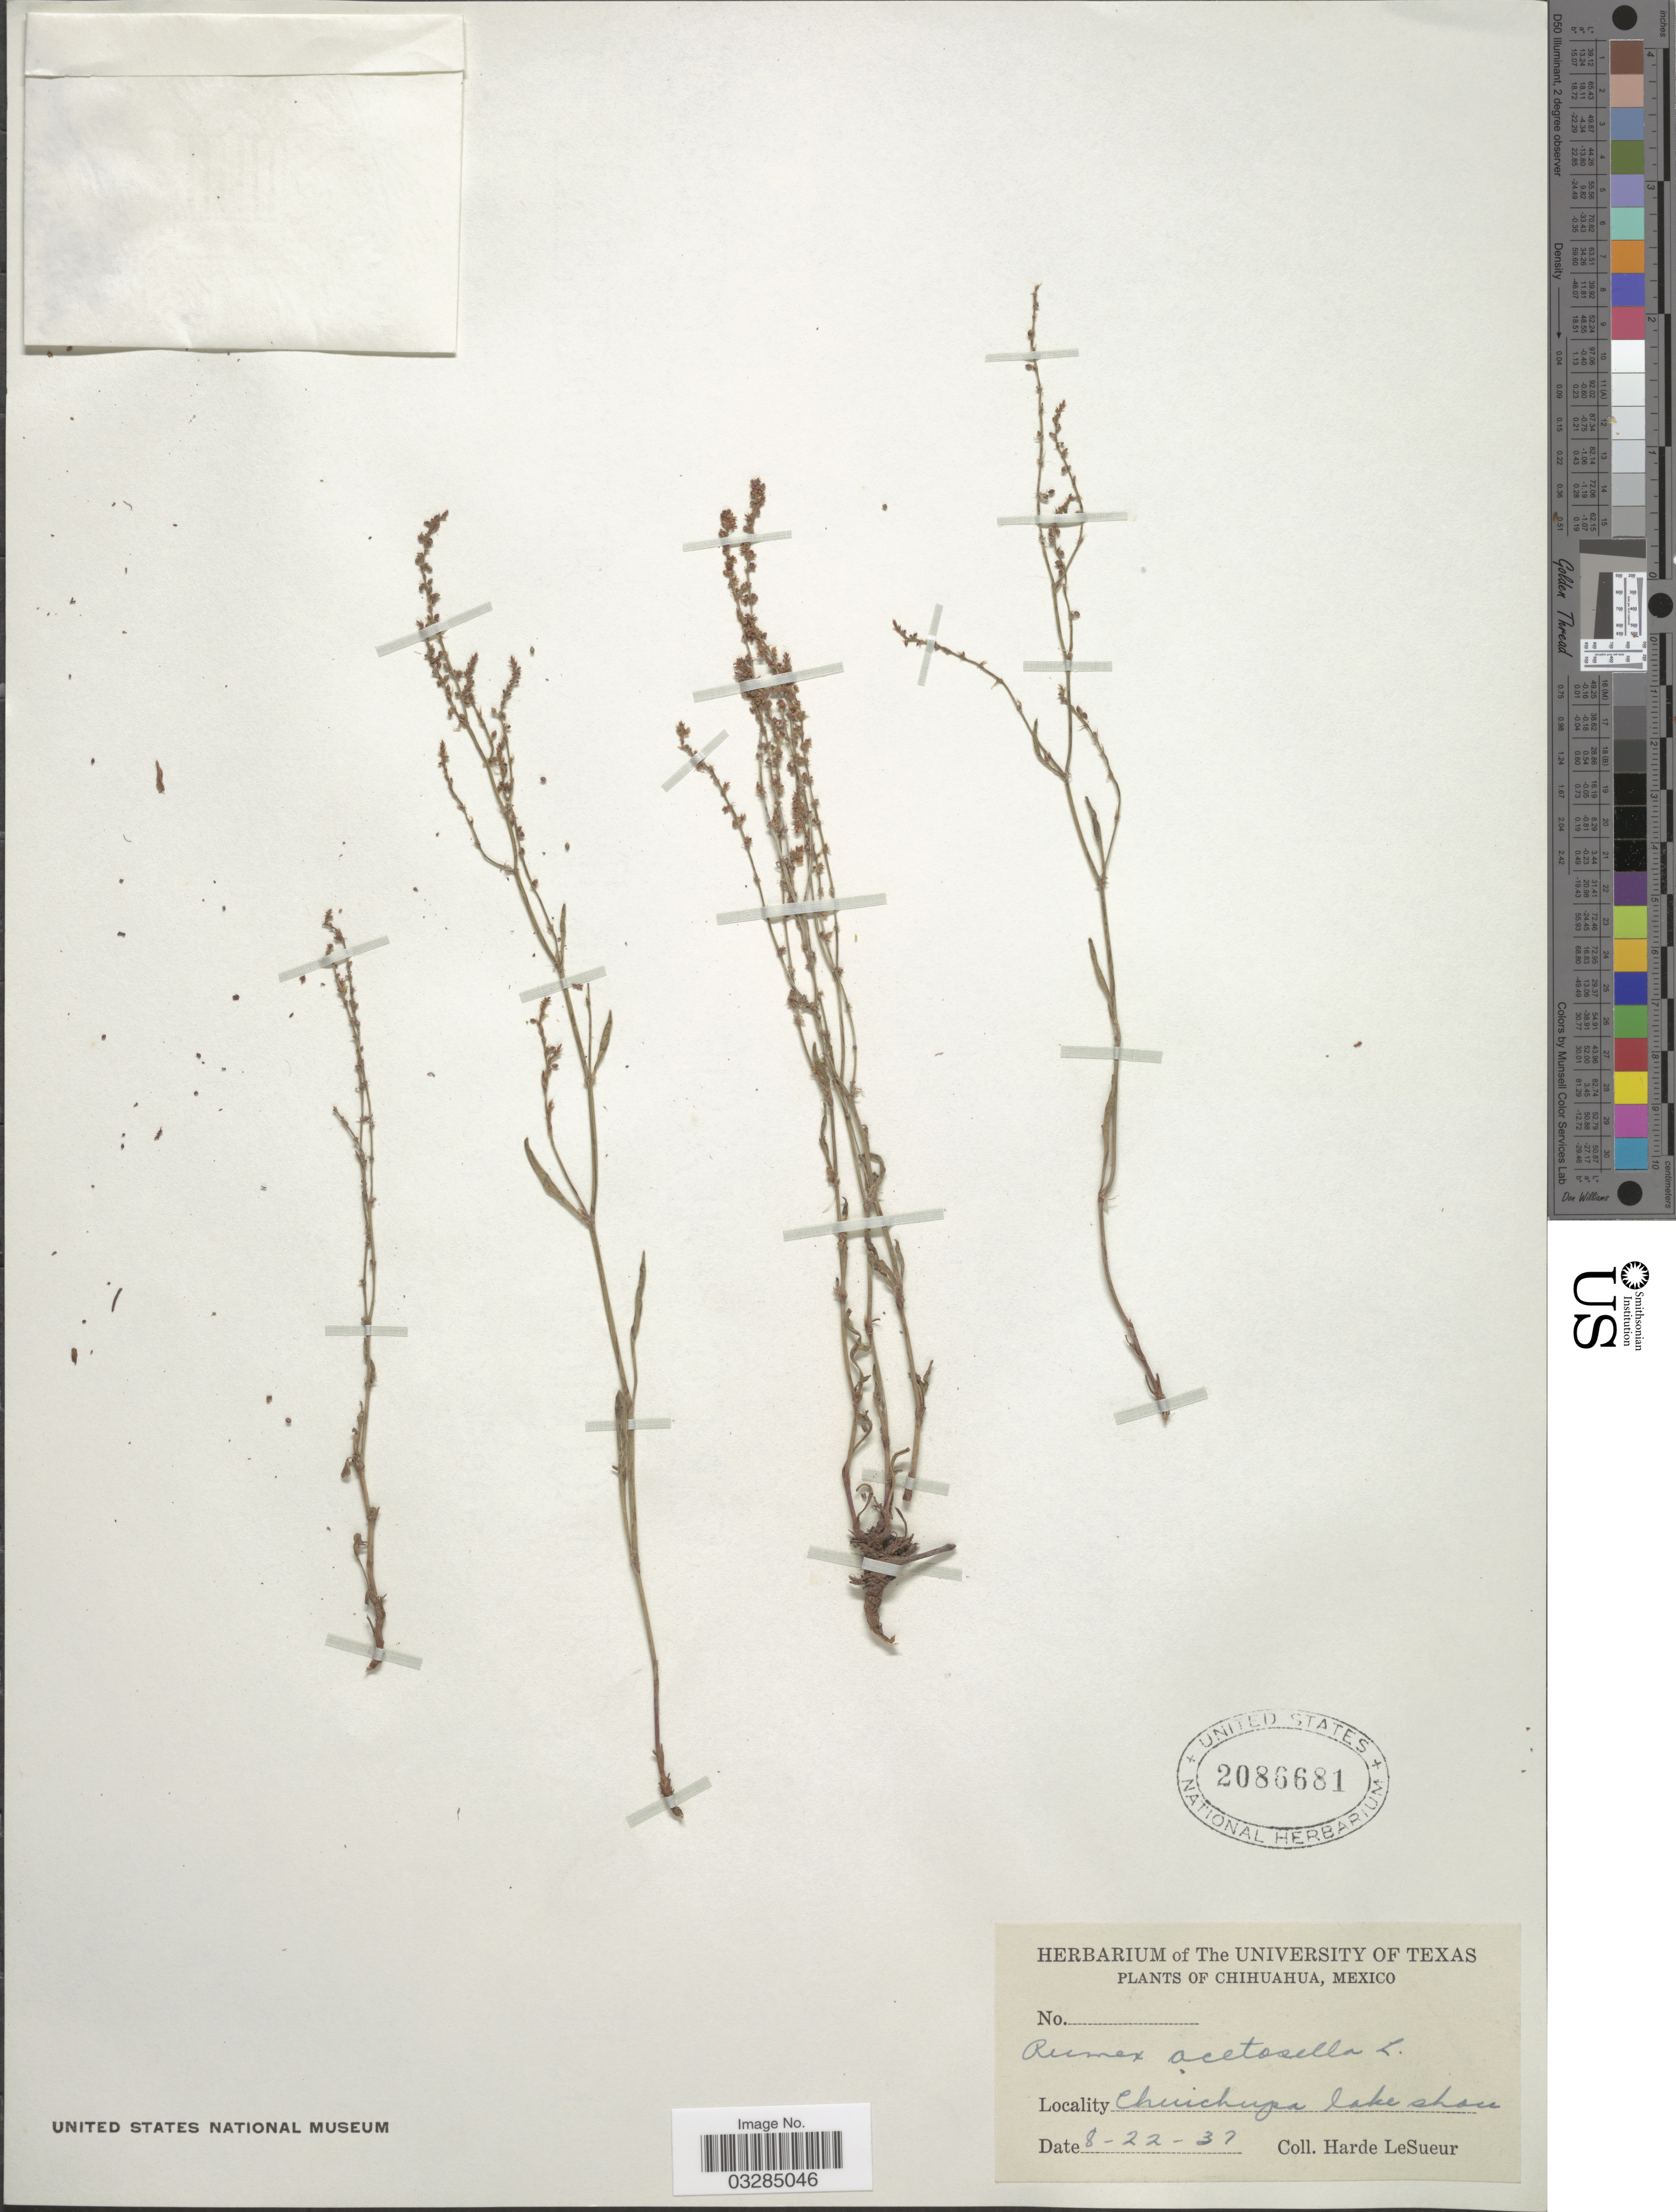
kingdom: Plantae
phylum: Tracheophyta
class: Magnoliopsida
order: Caryophyllales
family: Polygonaceae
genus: Rumex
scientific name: Rumex acetosella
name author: L.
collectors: H. LeSueur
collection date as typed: Transcribed d/m/y: 22/8/37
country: Mexico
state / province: Chihuahua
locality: Chuichupa lake shore.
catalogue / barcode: US 2086681